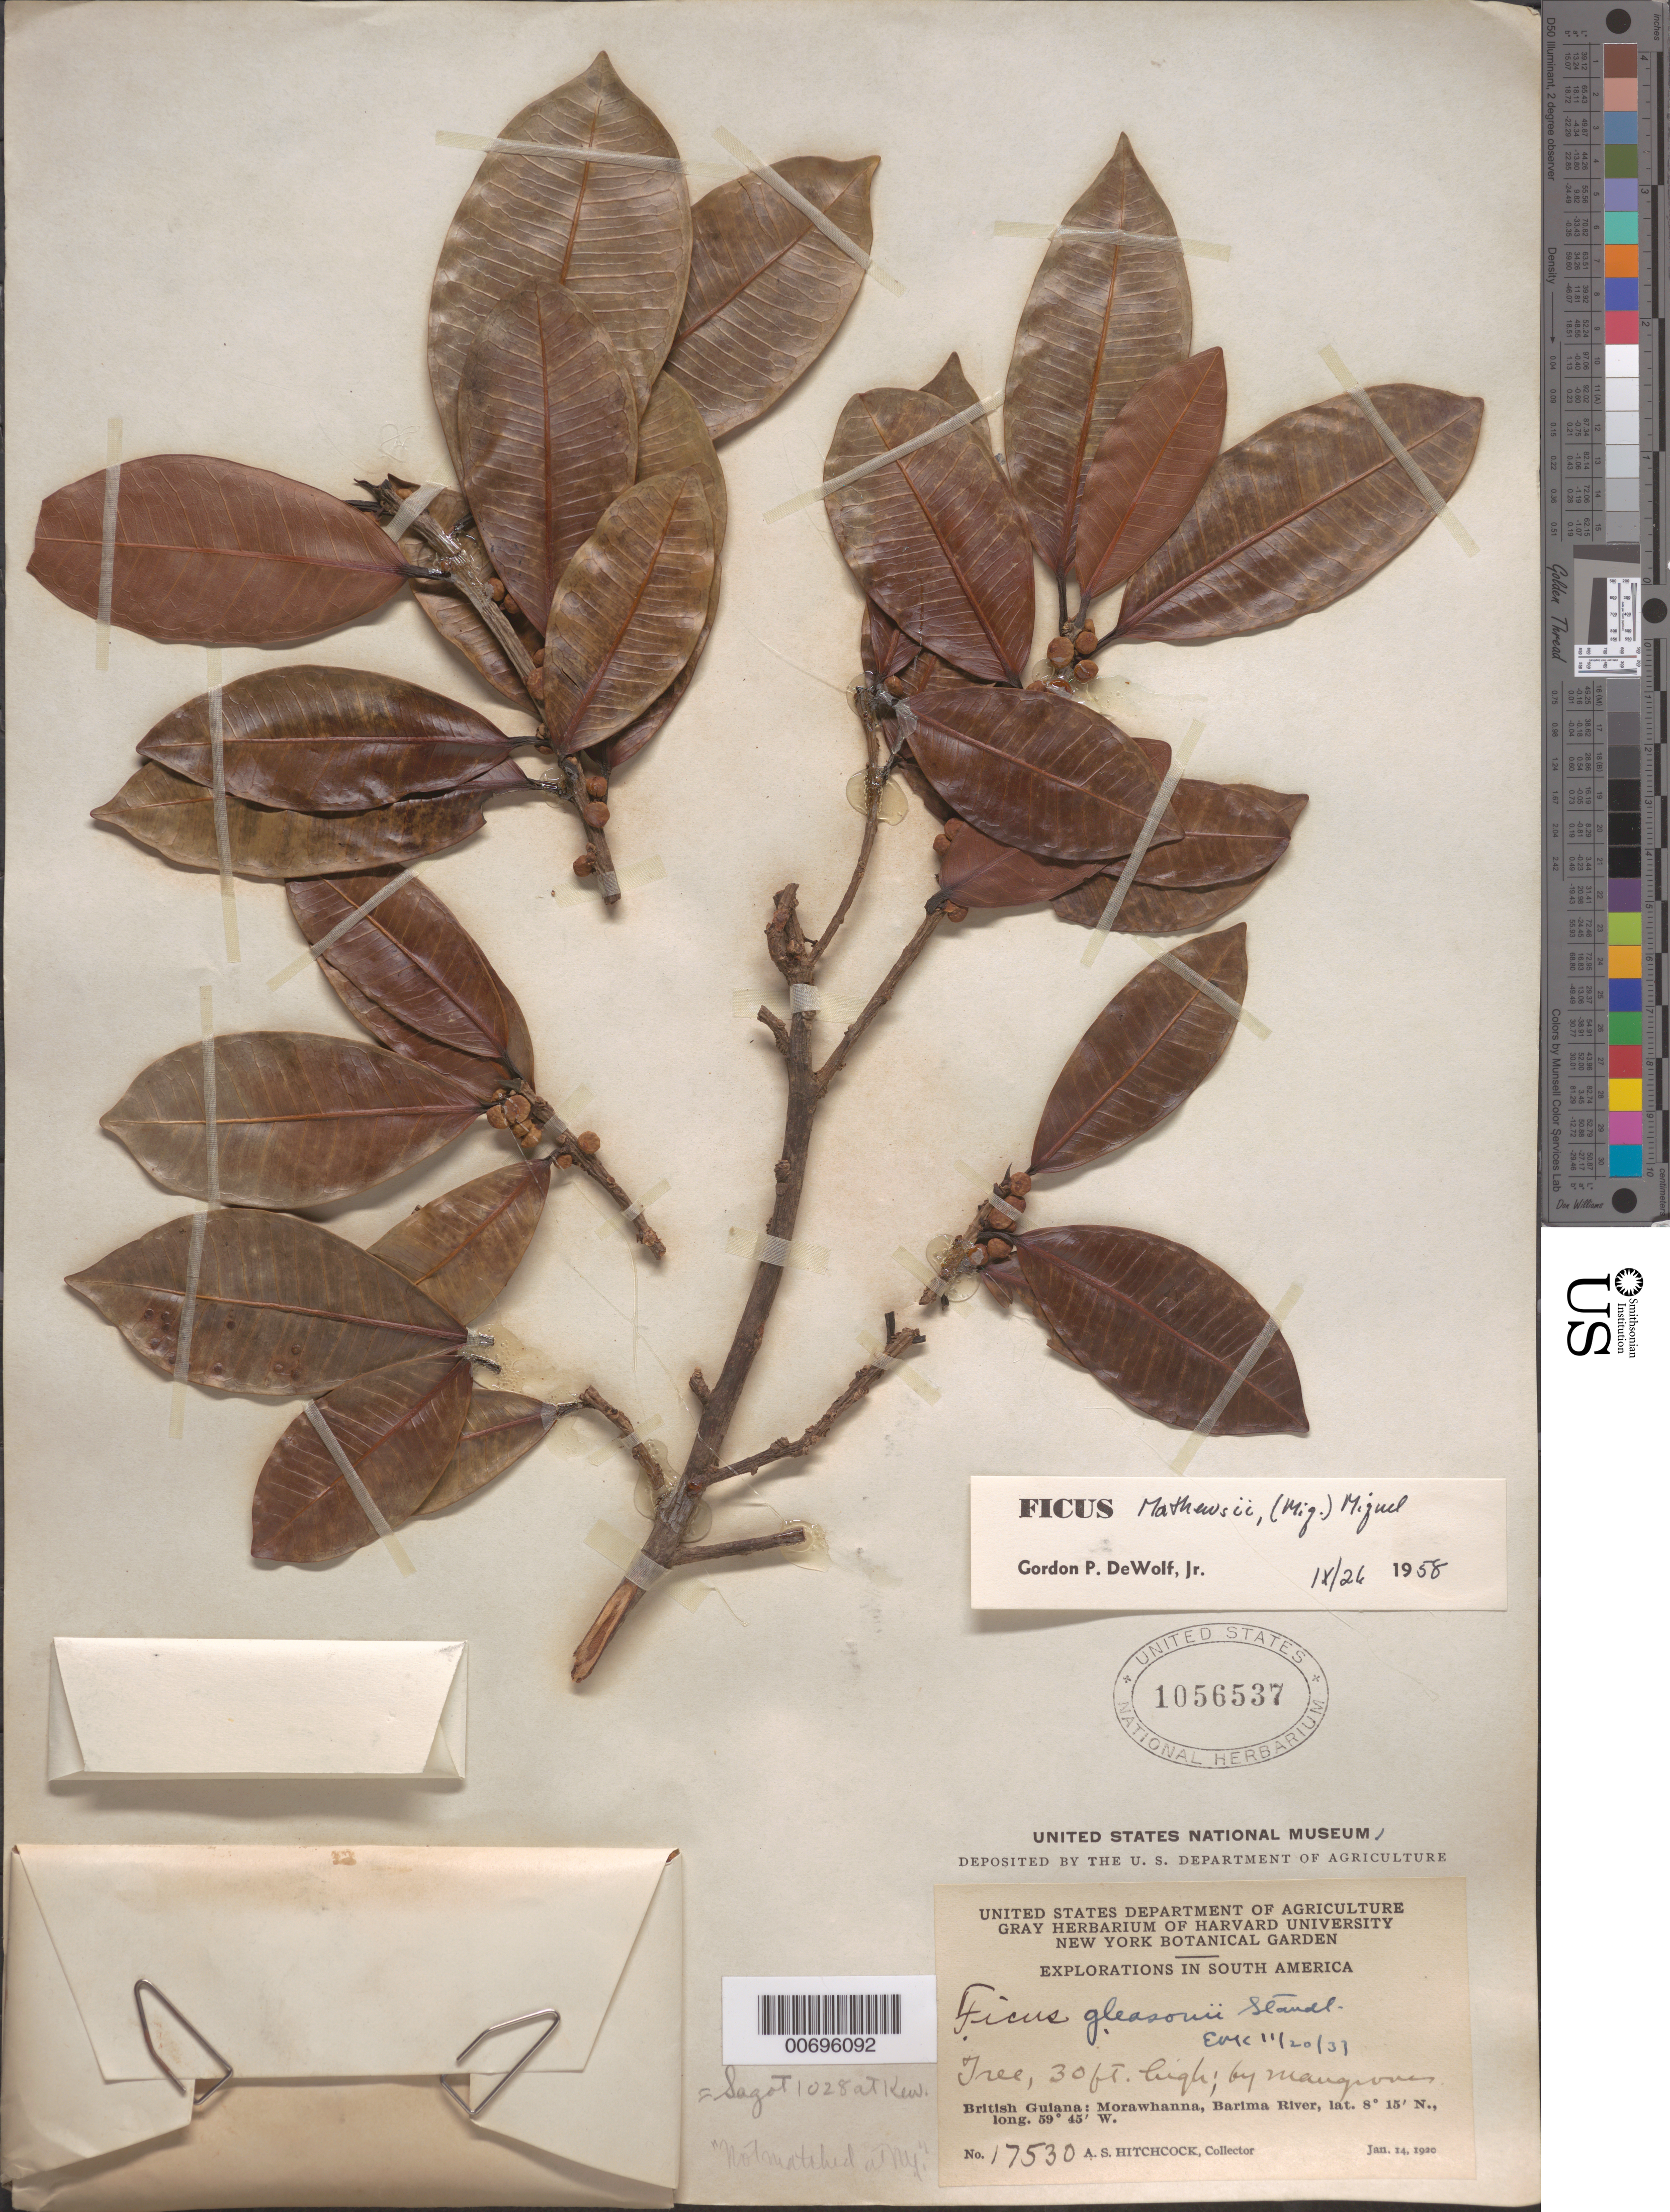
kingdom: Plantae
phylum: Tracheophyta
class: Magnoliopsida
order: Rosales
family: Moraceae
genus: Ficus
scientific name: Ficus mathewsii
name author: (Miq.) Miq.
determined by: DeWolf, Gordon Parker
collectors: A. S. Hitchcock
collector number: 17530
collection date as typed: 14-Jan-20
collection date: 1920-01-14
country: Guyana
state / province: Barima-Waini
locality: Morawhanna, vic., Barima R.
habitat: By mangroves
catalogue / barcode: US 1056537